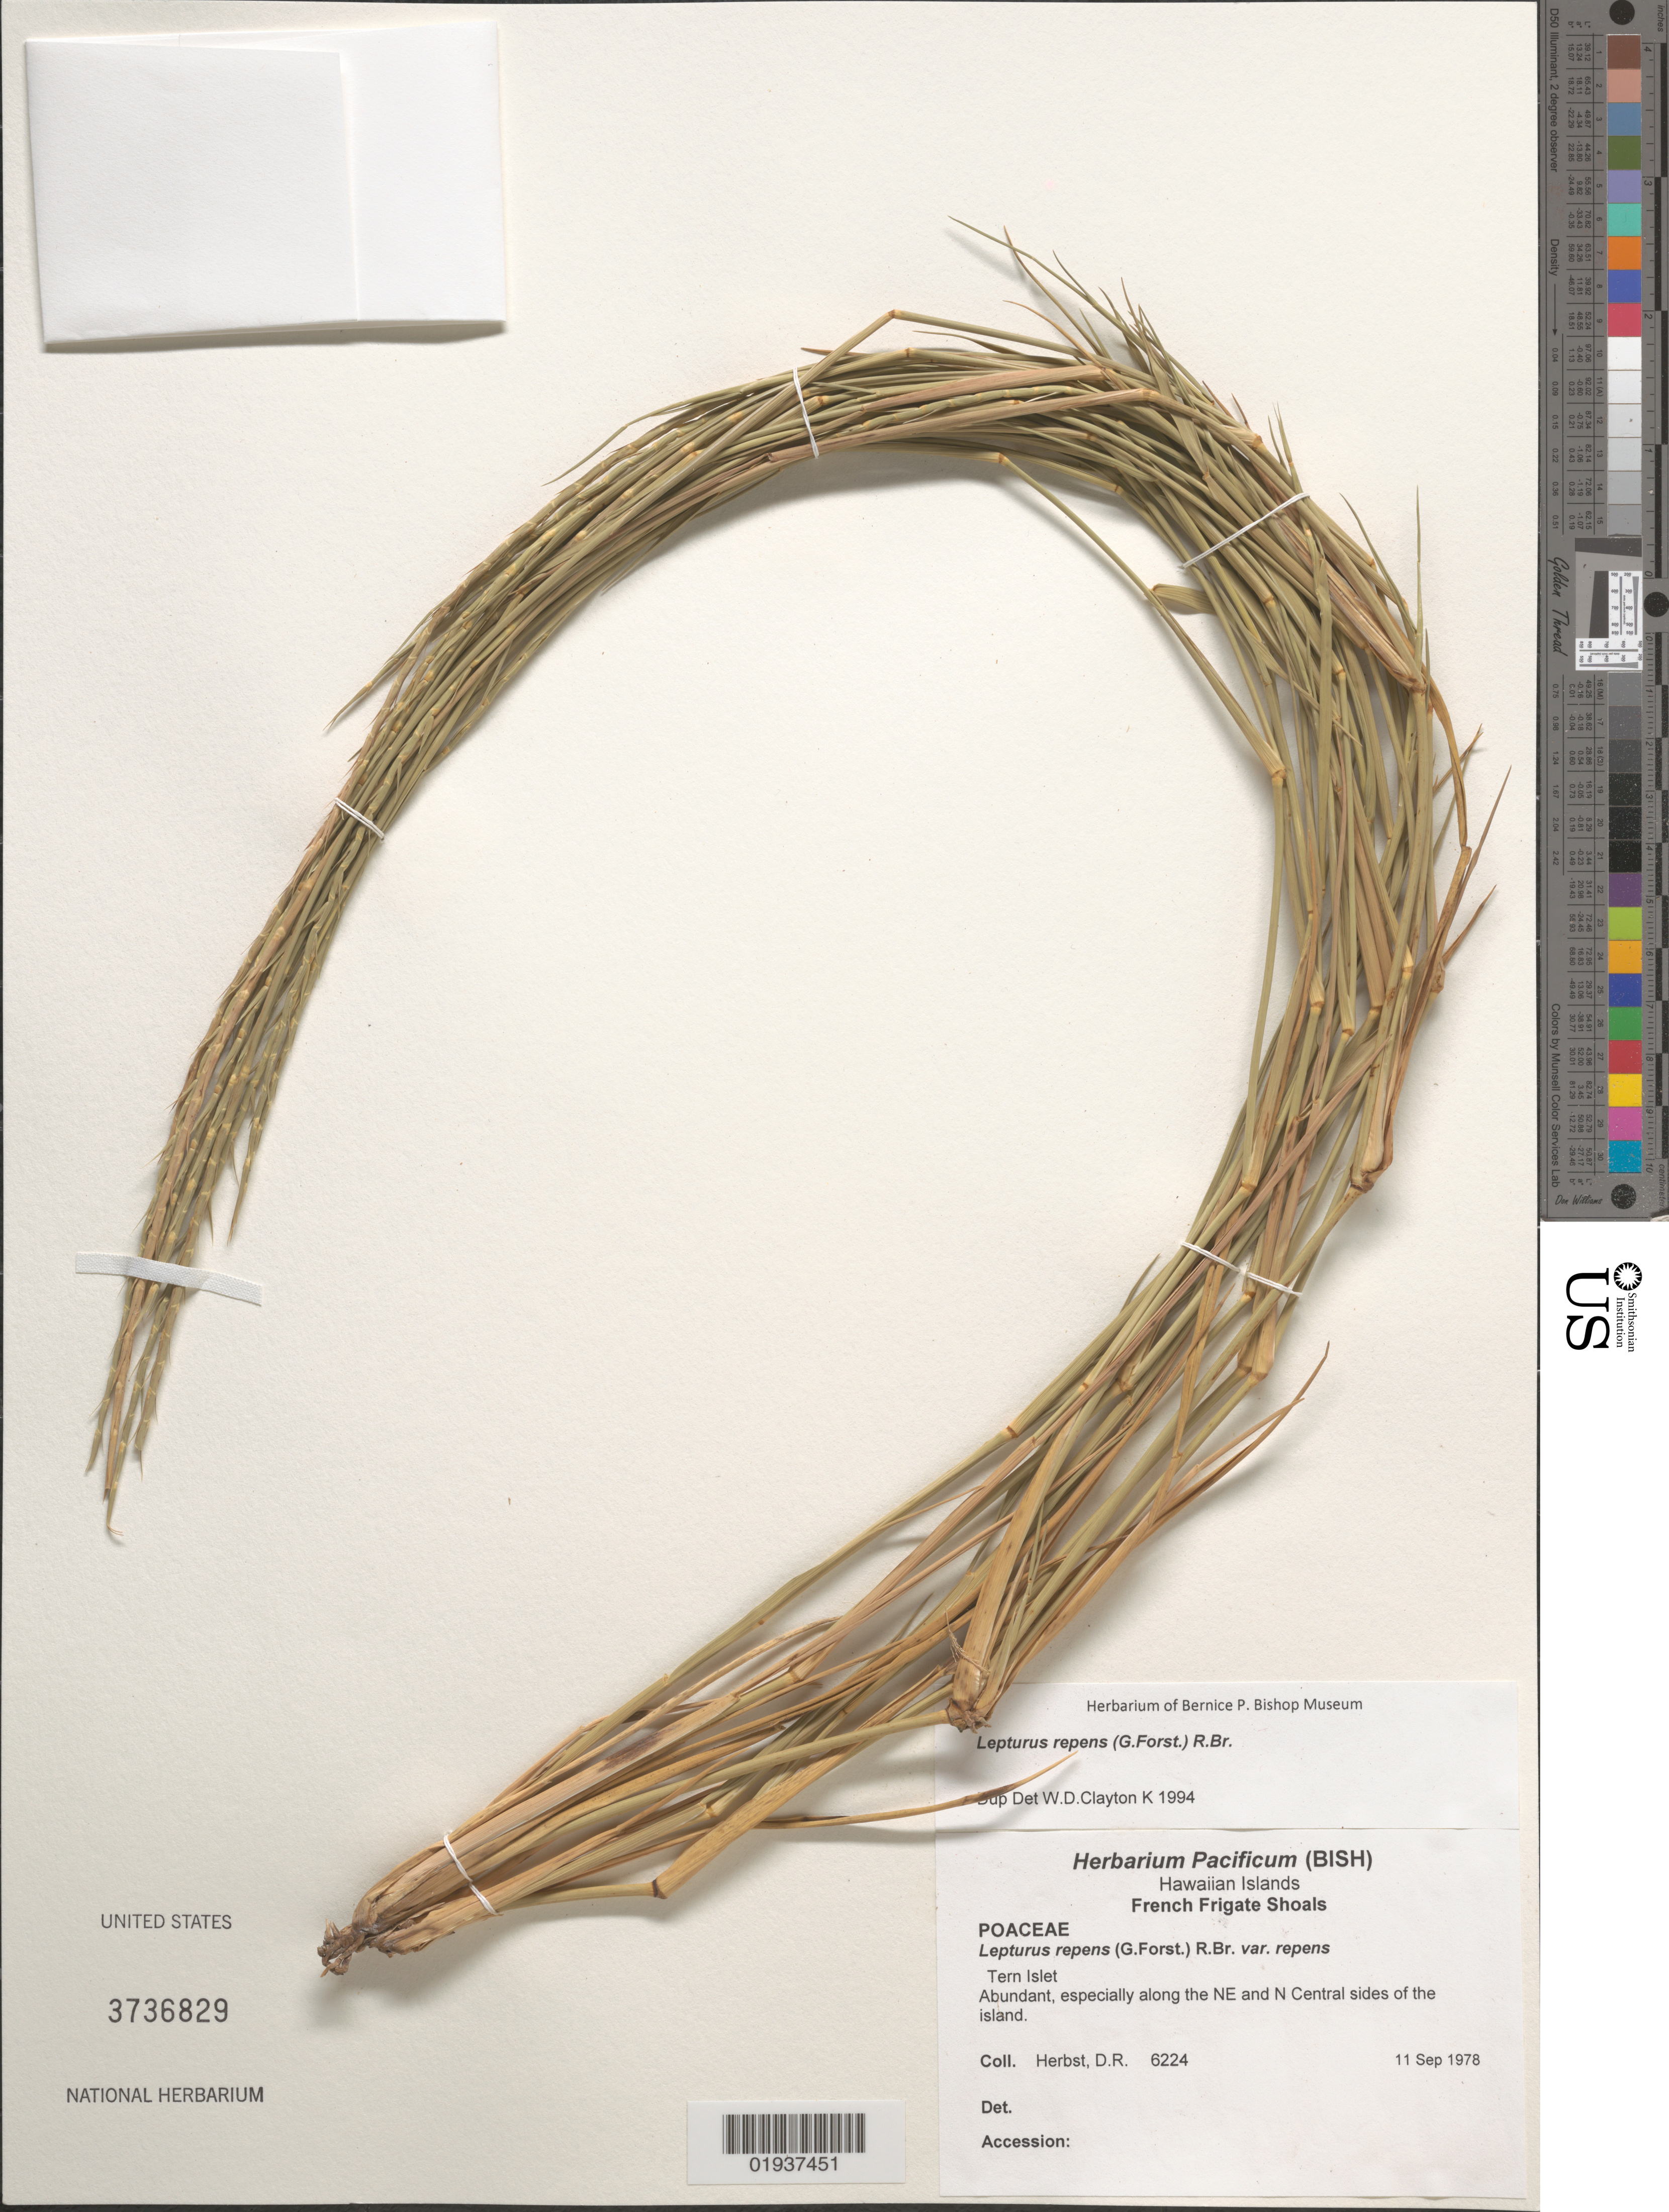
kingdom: Plantae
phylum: Tracheophyta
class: Liliopsida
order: Poales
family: Poaceae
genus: Lepturus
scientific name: Lepturus repens var. repens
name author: (J.R. Forst.) R. Br.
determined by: Clayton, W. D.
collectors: D. R. Herbst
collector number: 6224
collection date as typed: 11 Sep 1978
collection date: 1978-09-11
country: United States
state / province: Hawaii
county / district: Honolulu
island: French Frigate Shoals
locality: Tern Islet, on the northeastern to north central part of the island.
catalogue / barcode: US 3736829